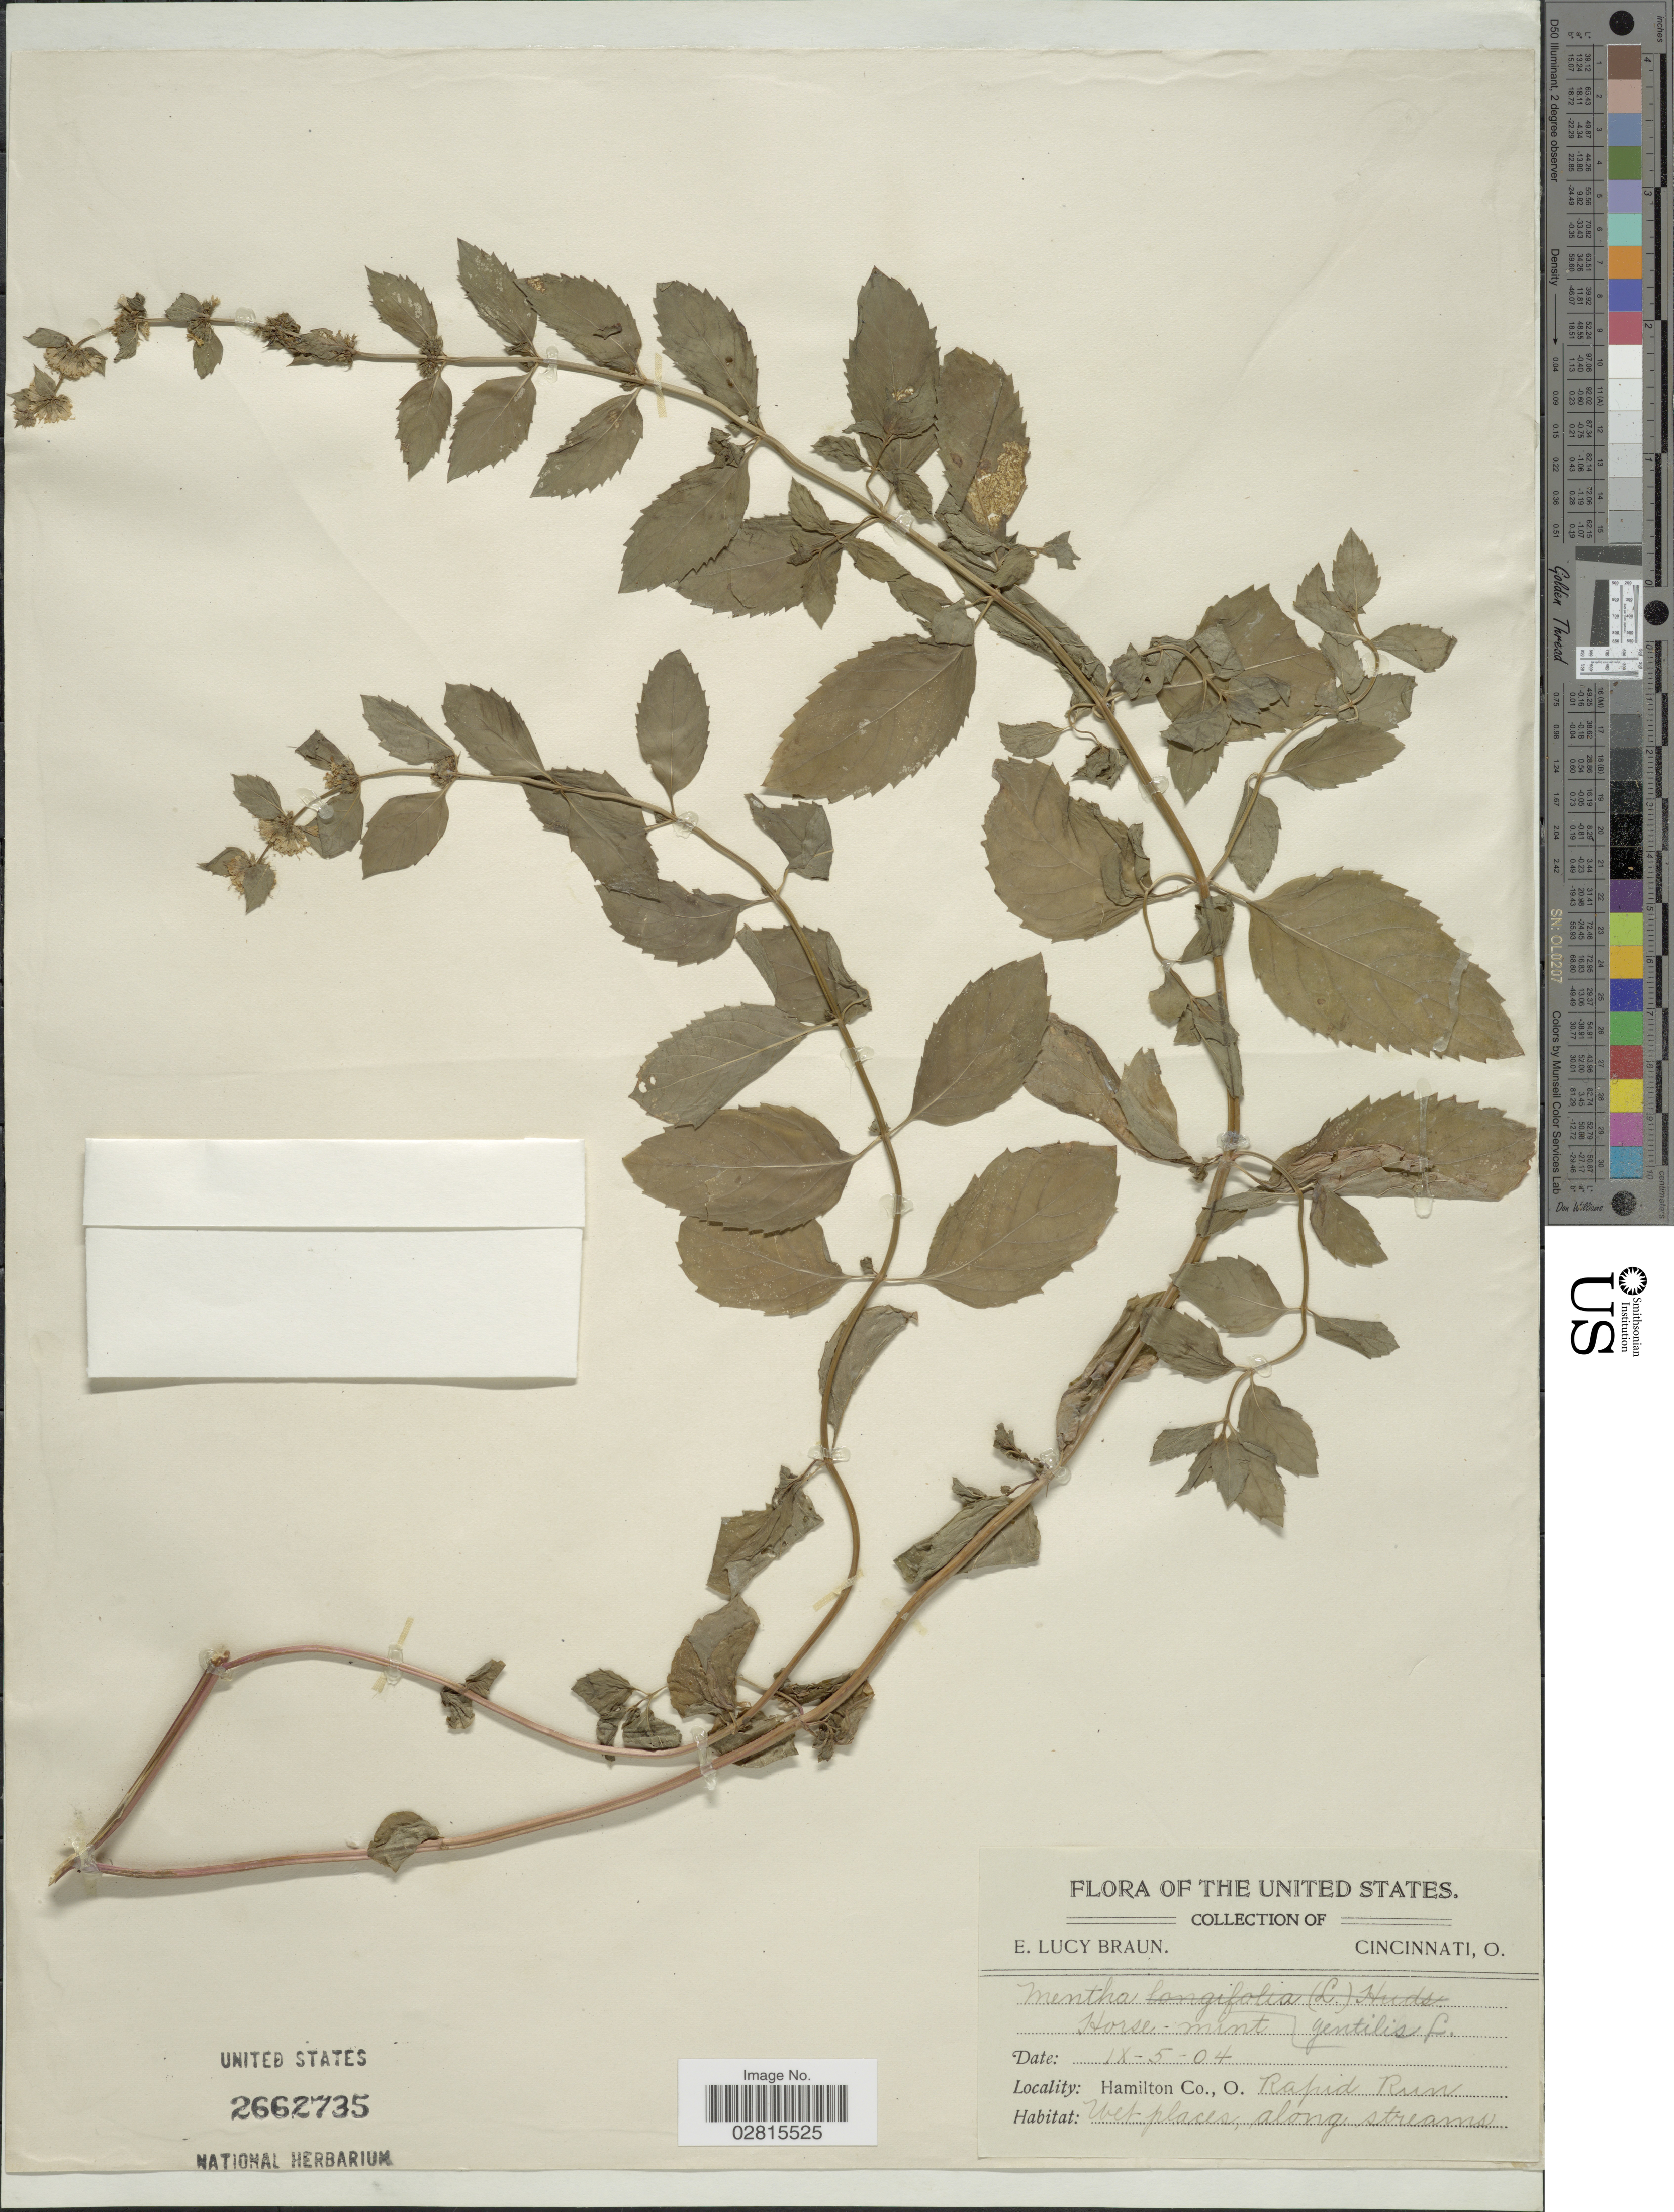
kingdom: Plantae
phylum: Tracheophyta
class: Magnoliopsida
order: Lamiales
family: Lamiaceae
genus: Mentha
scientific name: Mentha x gentilis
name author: L.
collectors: E. L. Braun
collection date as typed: Transcribed d/m/y: 5/9/4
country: United States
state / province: Ohio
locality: Hamilto Co., O., Rapid Run.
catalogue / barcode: US 2662735